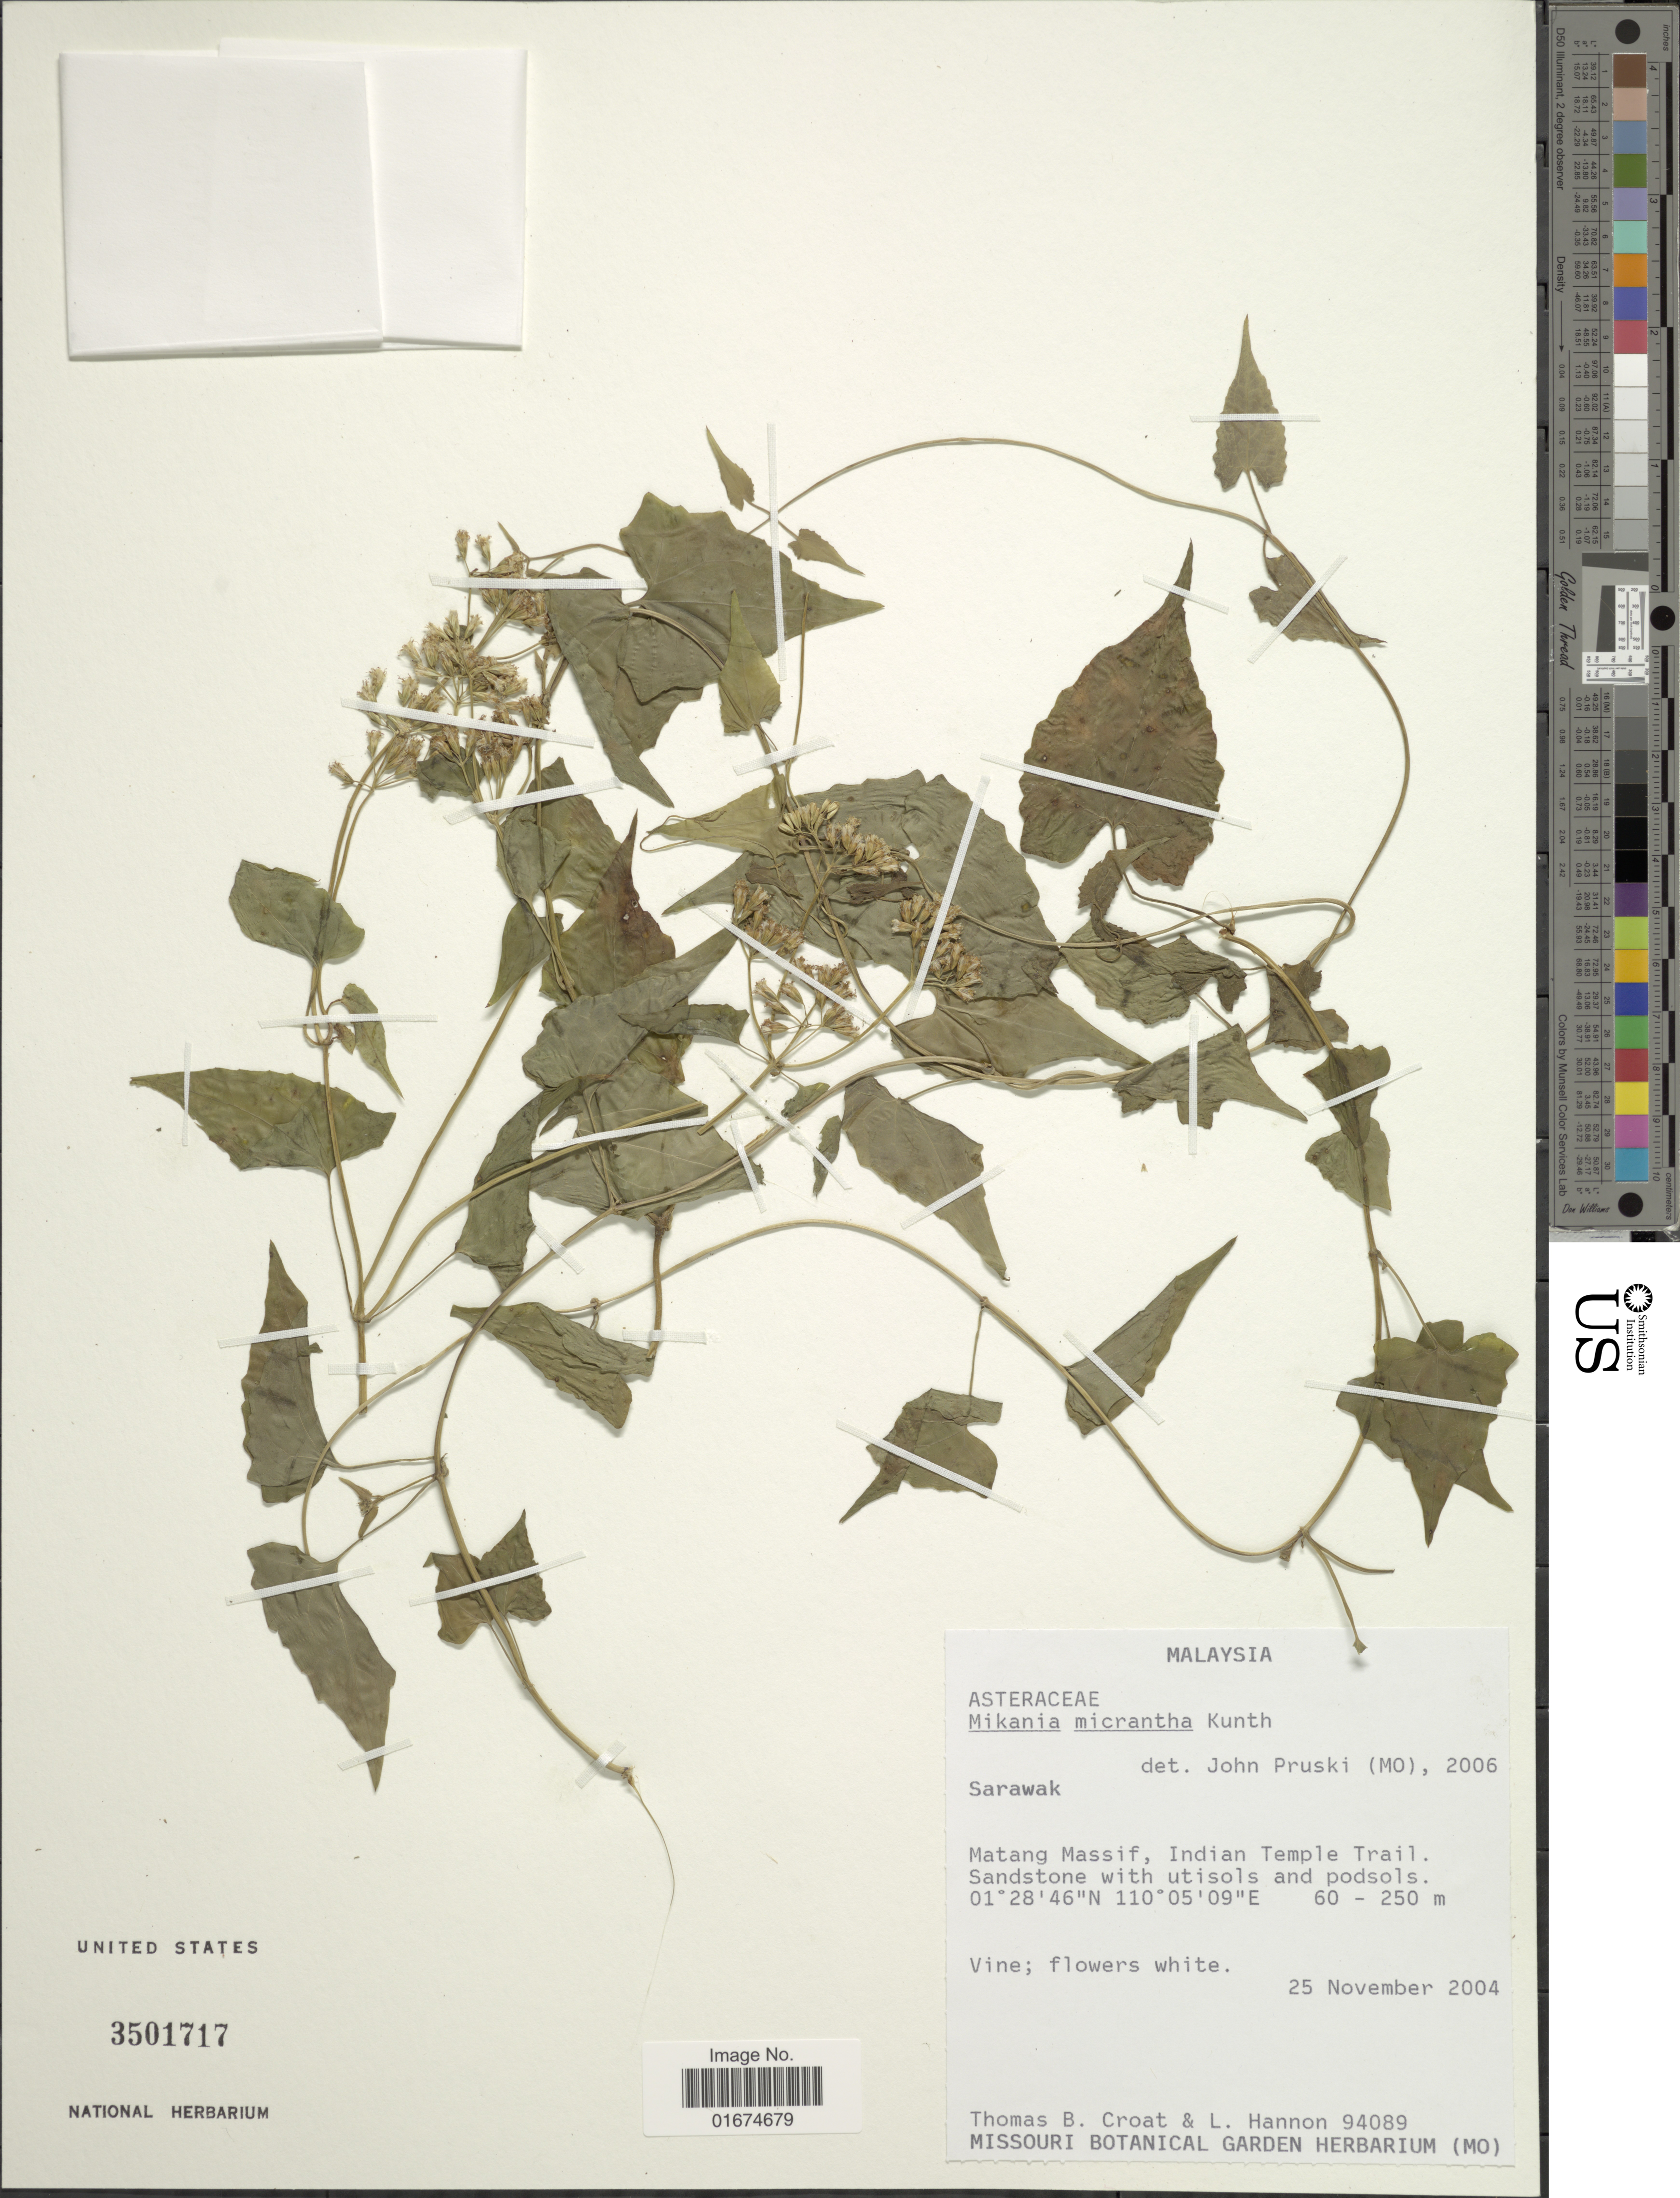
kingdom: Plantae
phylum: Tracheophyta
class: Magnoliopsida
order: Asterales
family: Asteraceae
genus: Mikania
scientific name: Mikania micrantha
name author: Kunth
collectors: T. B. Croat & L. Hannon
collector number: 94089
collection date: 2004-11-25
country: Malaysia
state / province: Sarawak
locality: Matang Massif, Indian Temple Trail. Sandstone with utisols and podsols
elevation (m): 60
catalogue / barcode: US 3501717